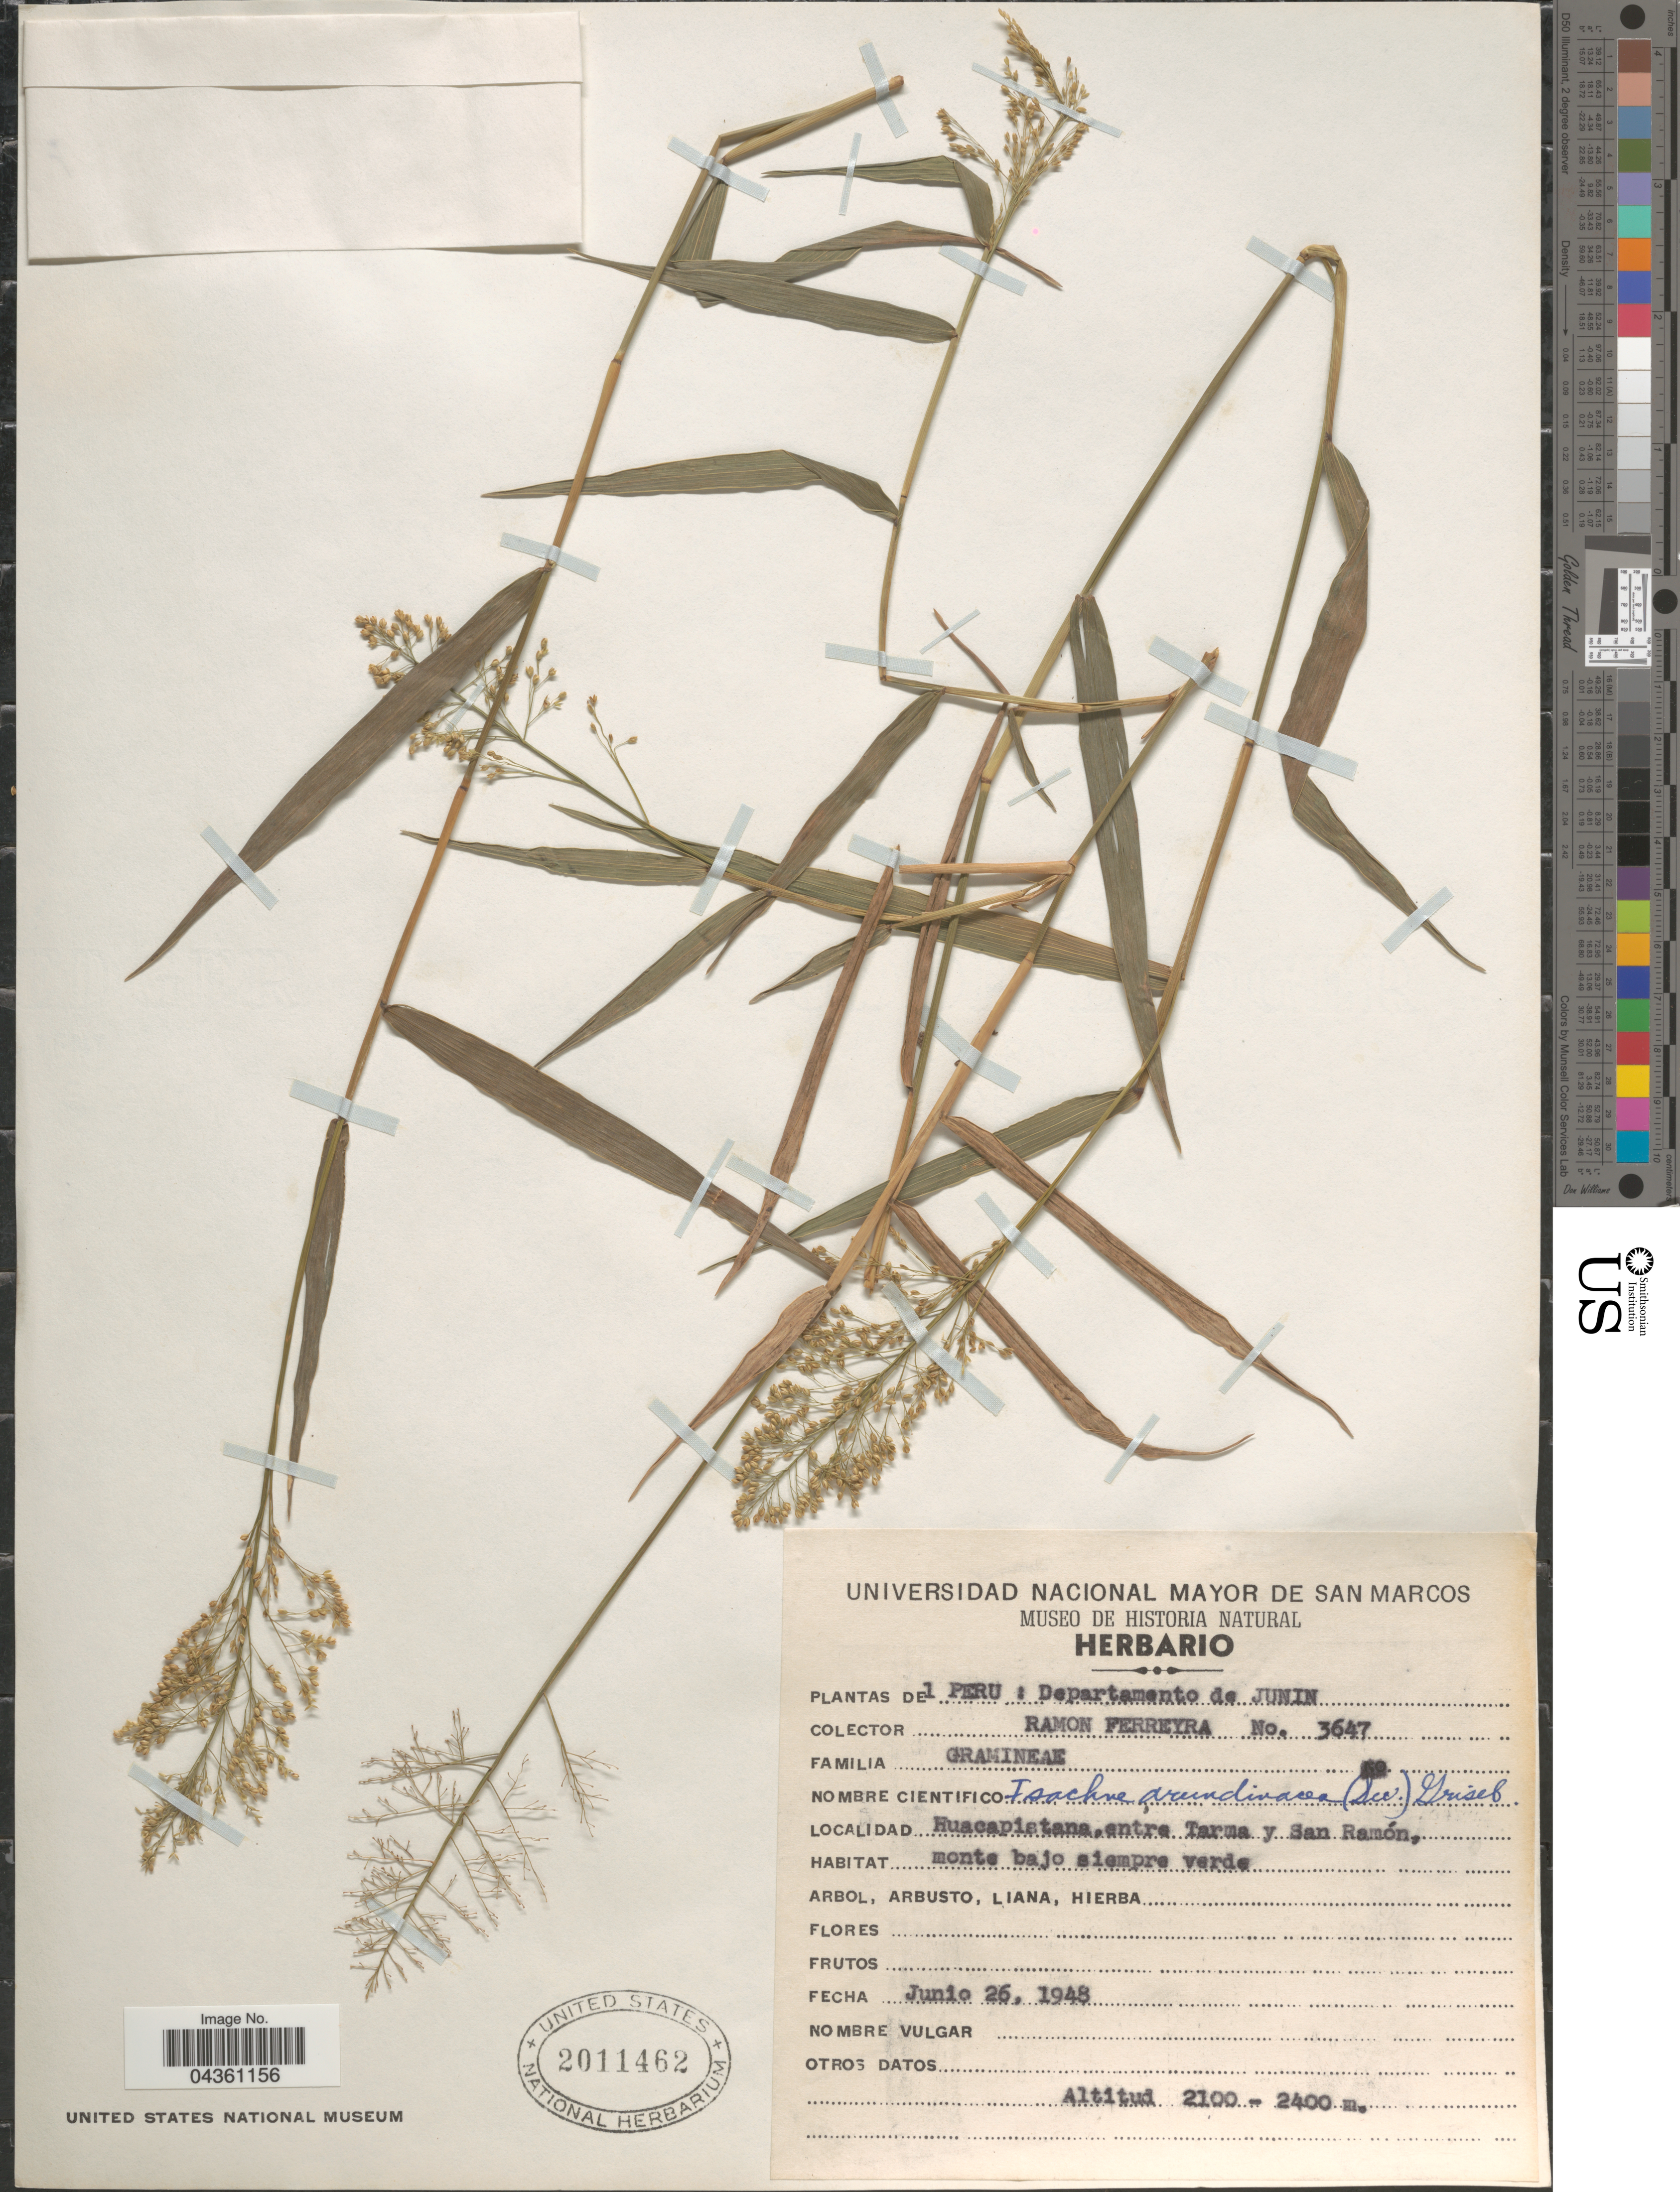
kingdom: Plantae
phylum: Tracheophyta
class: Liliopsida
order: Poales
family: Poaceae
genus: Isachne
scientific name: Isachne arundinacea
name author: (Sw.) Griseb.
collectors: R. A. Ferreyra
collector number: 3647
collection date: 1948-06-26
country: Peru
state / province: Junín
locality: Departamento de Junin. Huacapistana, entre Tarma y San Ramón.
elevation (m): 2100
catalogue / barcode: US 2011462